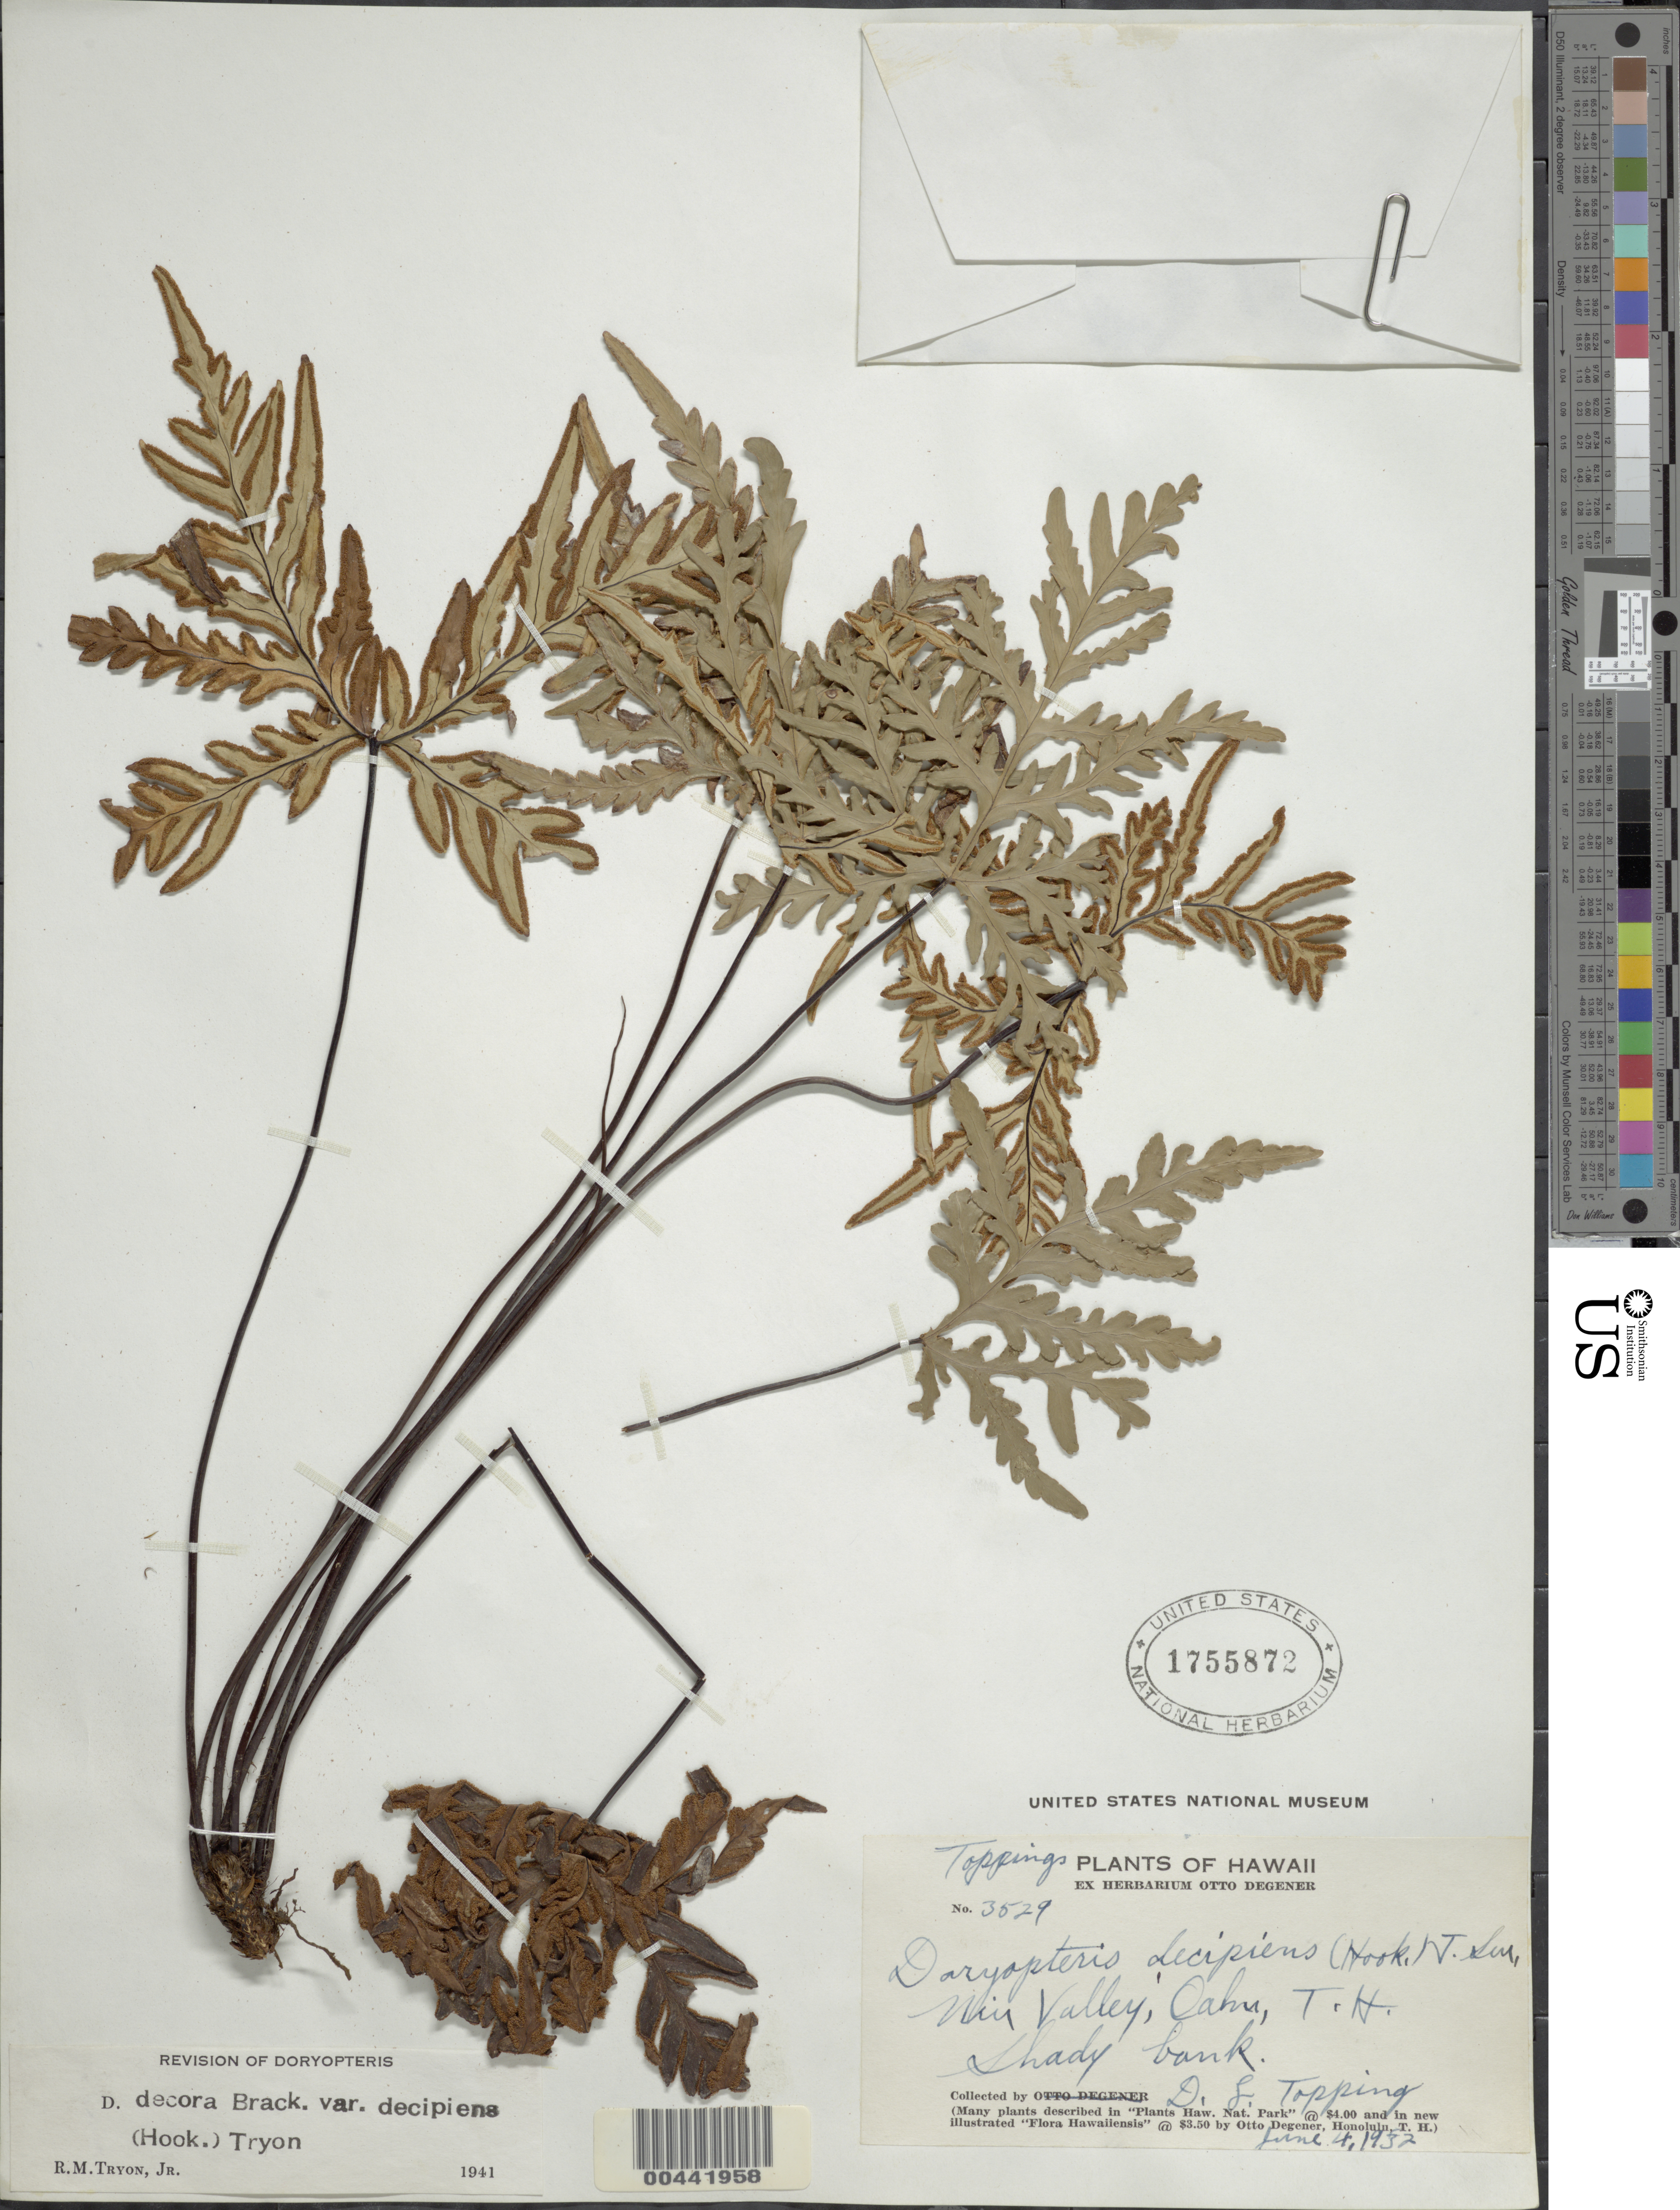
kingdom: Plantae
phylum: Tracheophyta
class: Polypodiopsida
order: Polypodiales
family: Pteridaceae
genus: Doryopteris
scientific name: Doryopteris decipiens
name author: (Hook.) J. Sm.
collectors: D. L. Topping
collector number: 3529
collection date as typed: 4 Jun 1932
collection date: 1932-06-04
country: United States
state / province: Hawaii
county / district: Honolulu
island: Oahu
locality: Niu Valley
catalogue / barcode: US 1755872